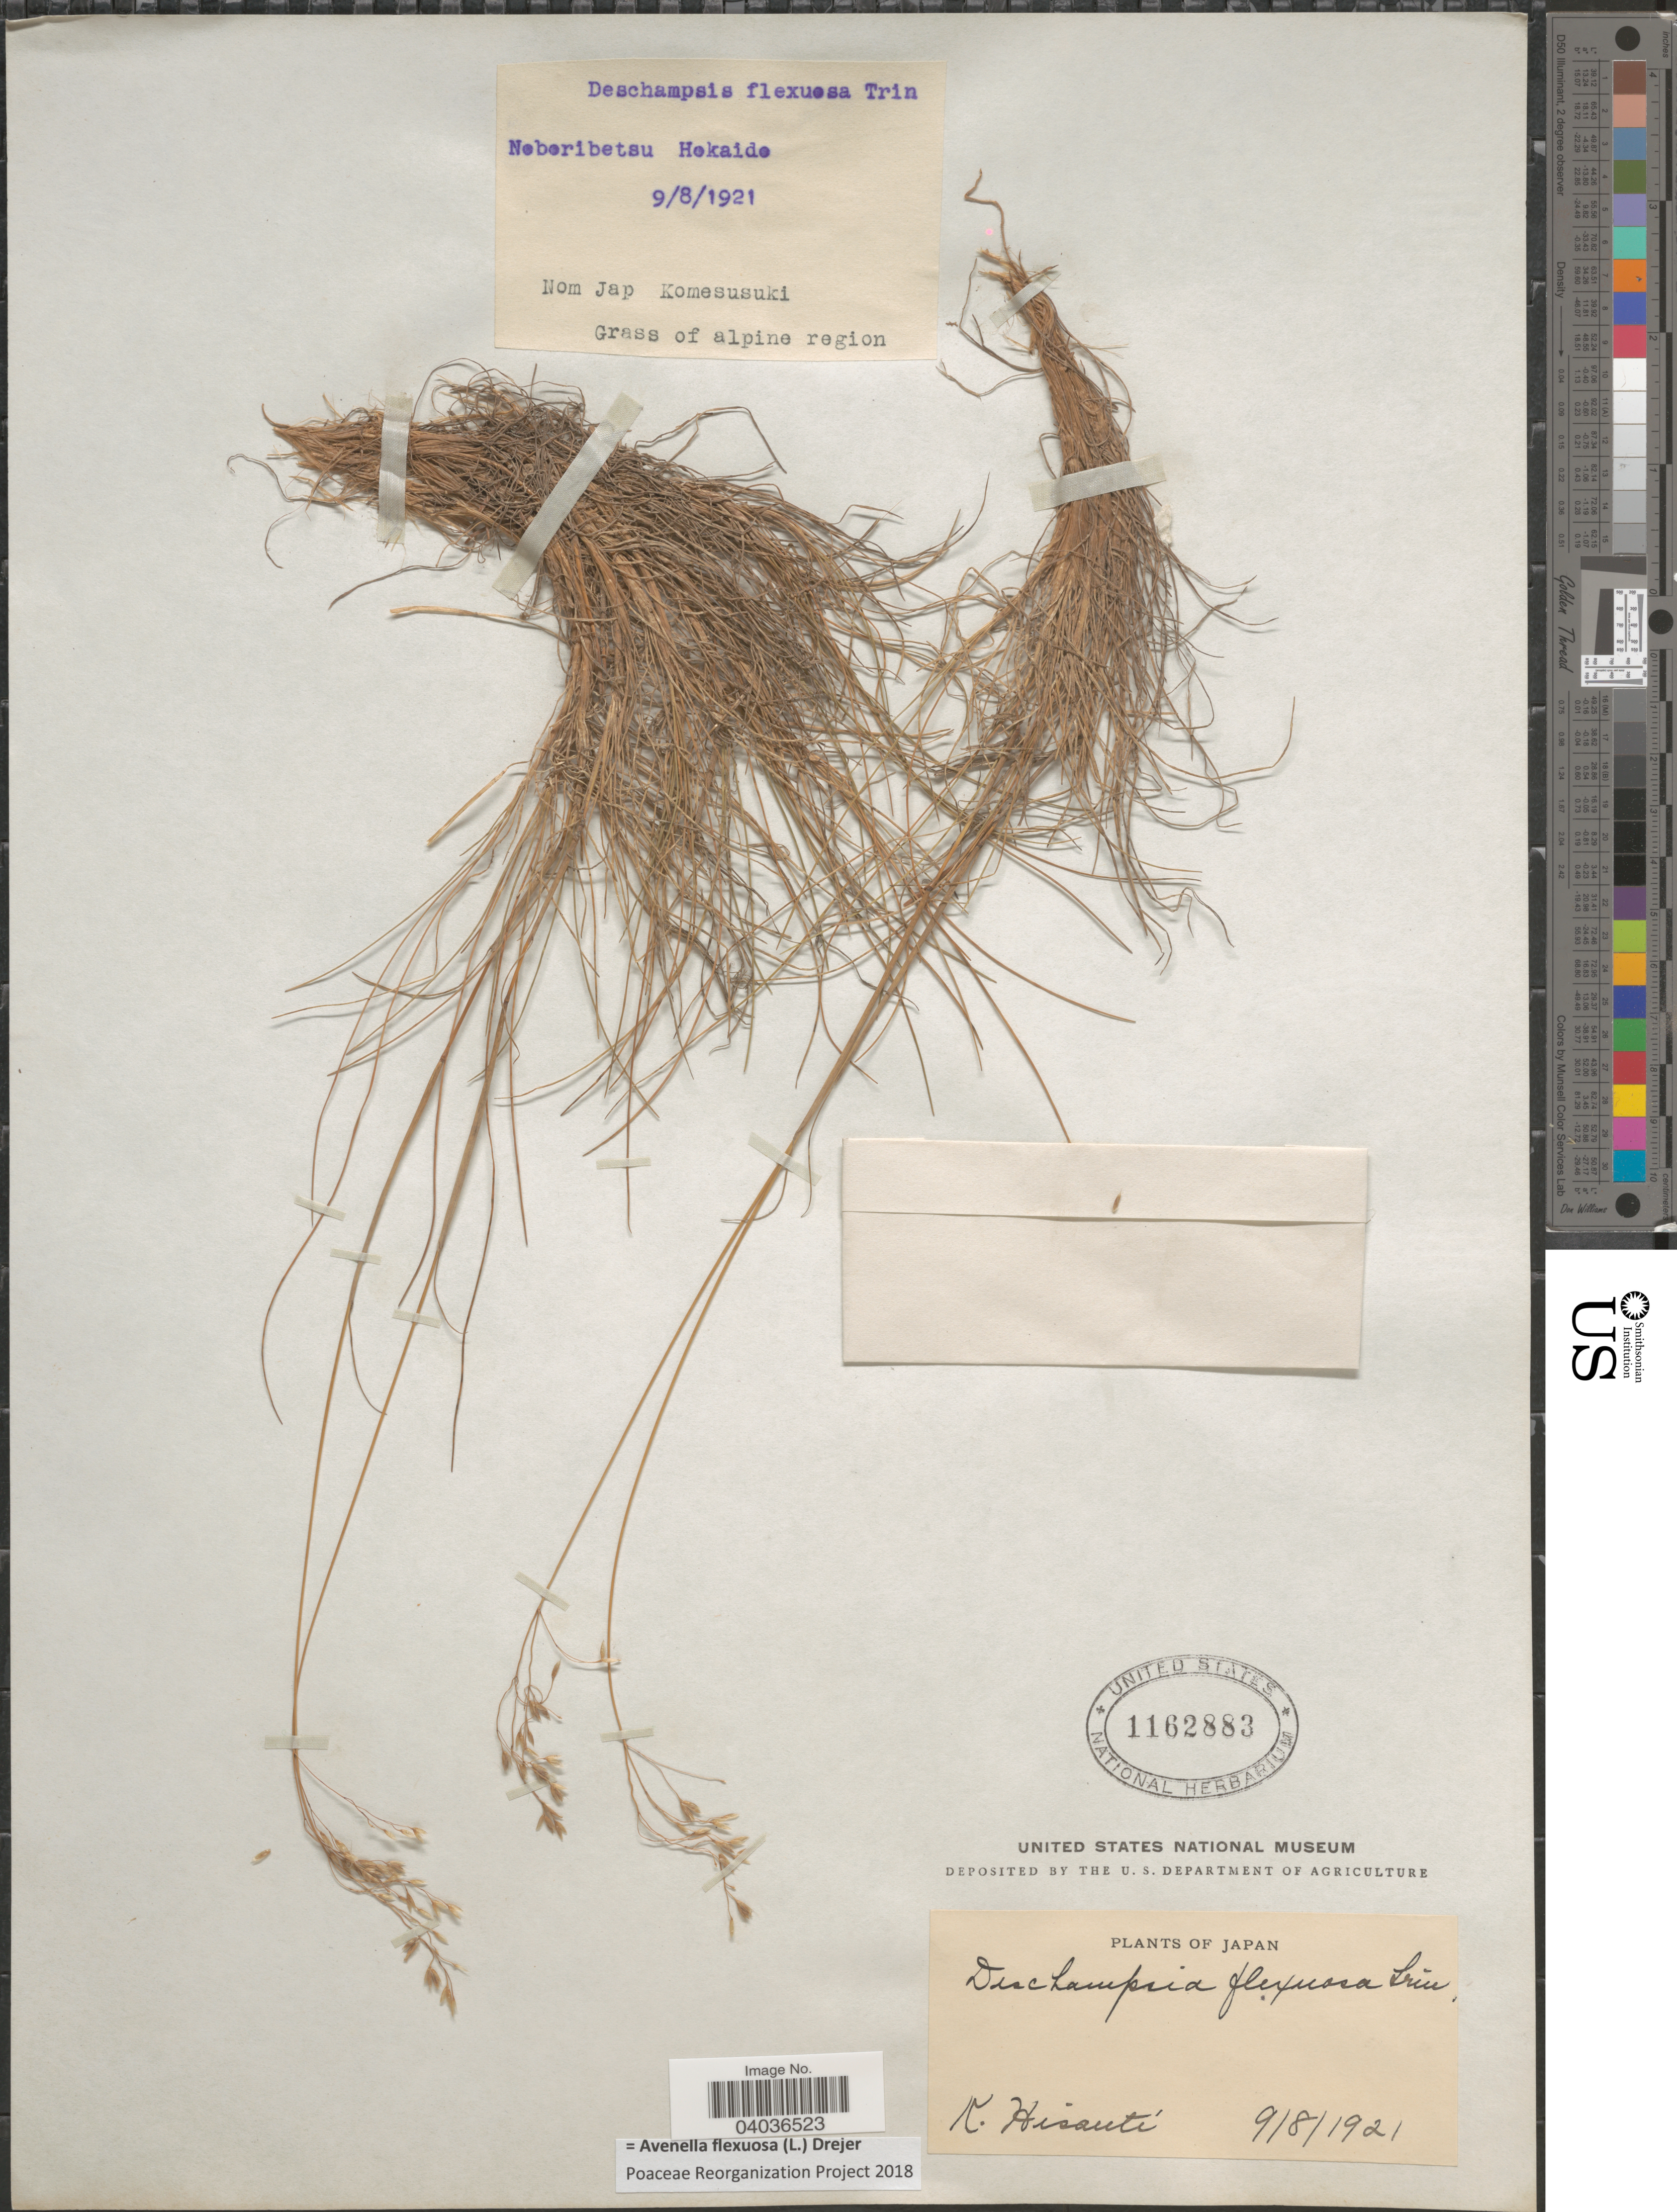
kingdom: Plantae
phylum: Tracheophyta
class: Liliopsida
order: Poales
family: Poaceae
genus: Avenella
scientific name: Avenella flexuosa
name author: (L.) Drejer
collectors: K. Hisauti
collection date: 1921-08-09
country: Japan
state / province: Hokkaidō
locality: Neberibetsu Hokaido.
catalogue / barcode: US 1162883